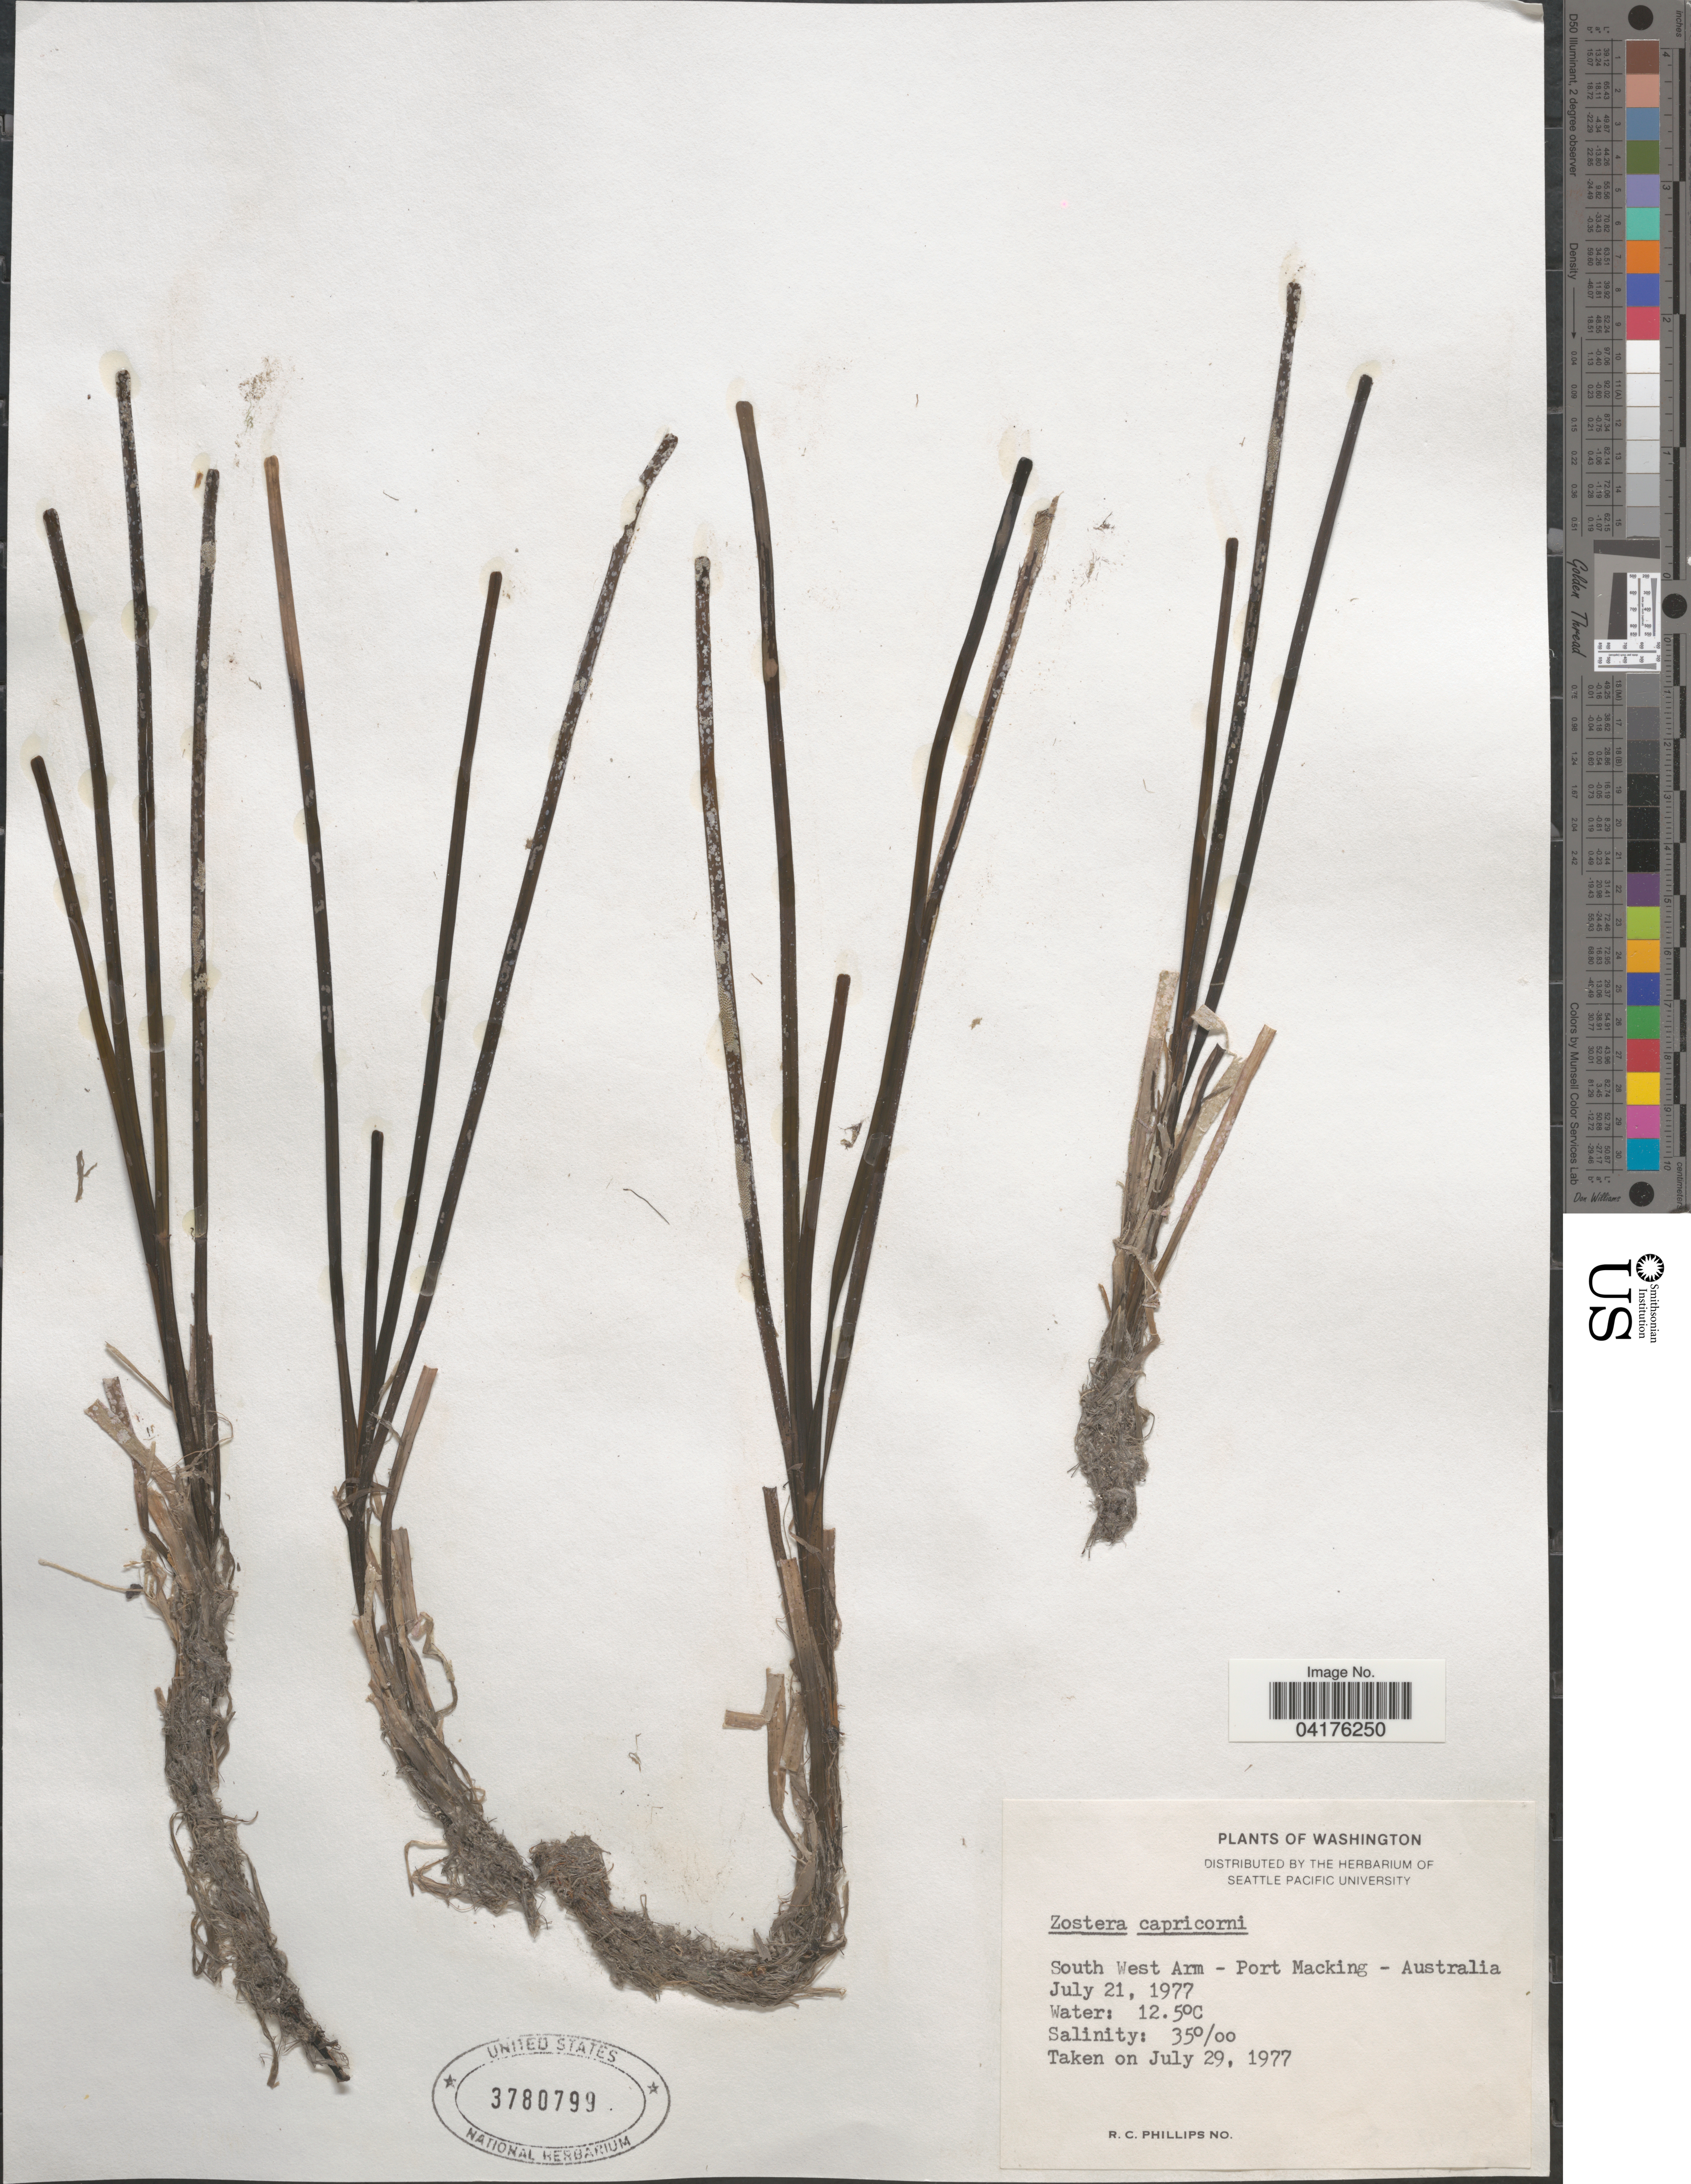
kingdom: Plantae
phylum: Tracheophyta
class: Liliopsida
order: Alismatales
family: Zosteraceae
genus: Zostera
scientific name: Zostera capricorni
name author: Asch.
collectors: R. C. Phillips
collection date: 1977-07-21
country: Australia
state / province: New South Wales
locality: South West Arm - Port Macking [= Port Hacking].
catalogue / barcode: US 3780799